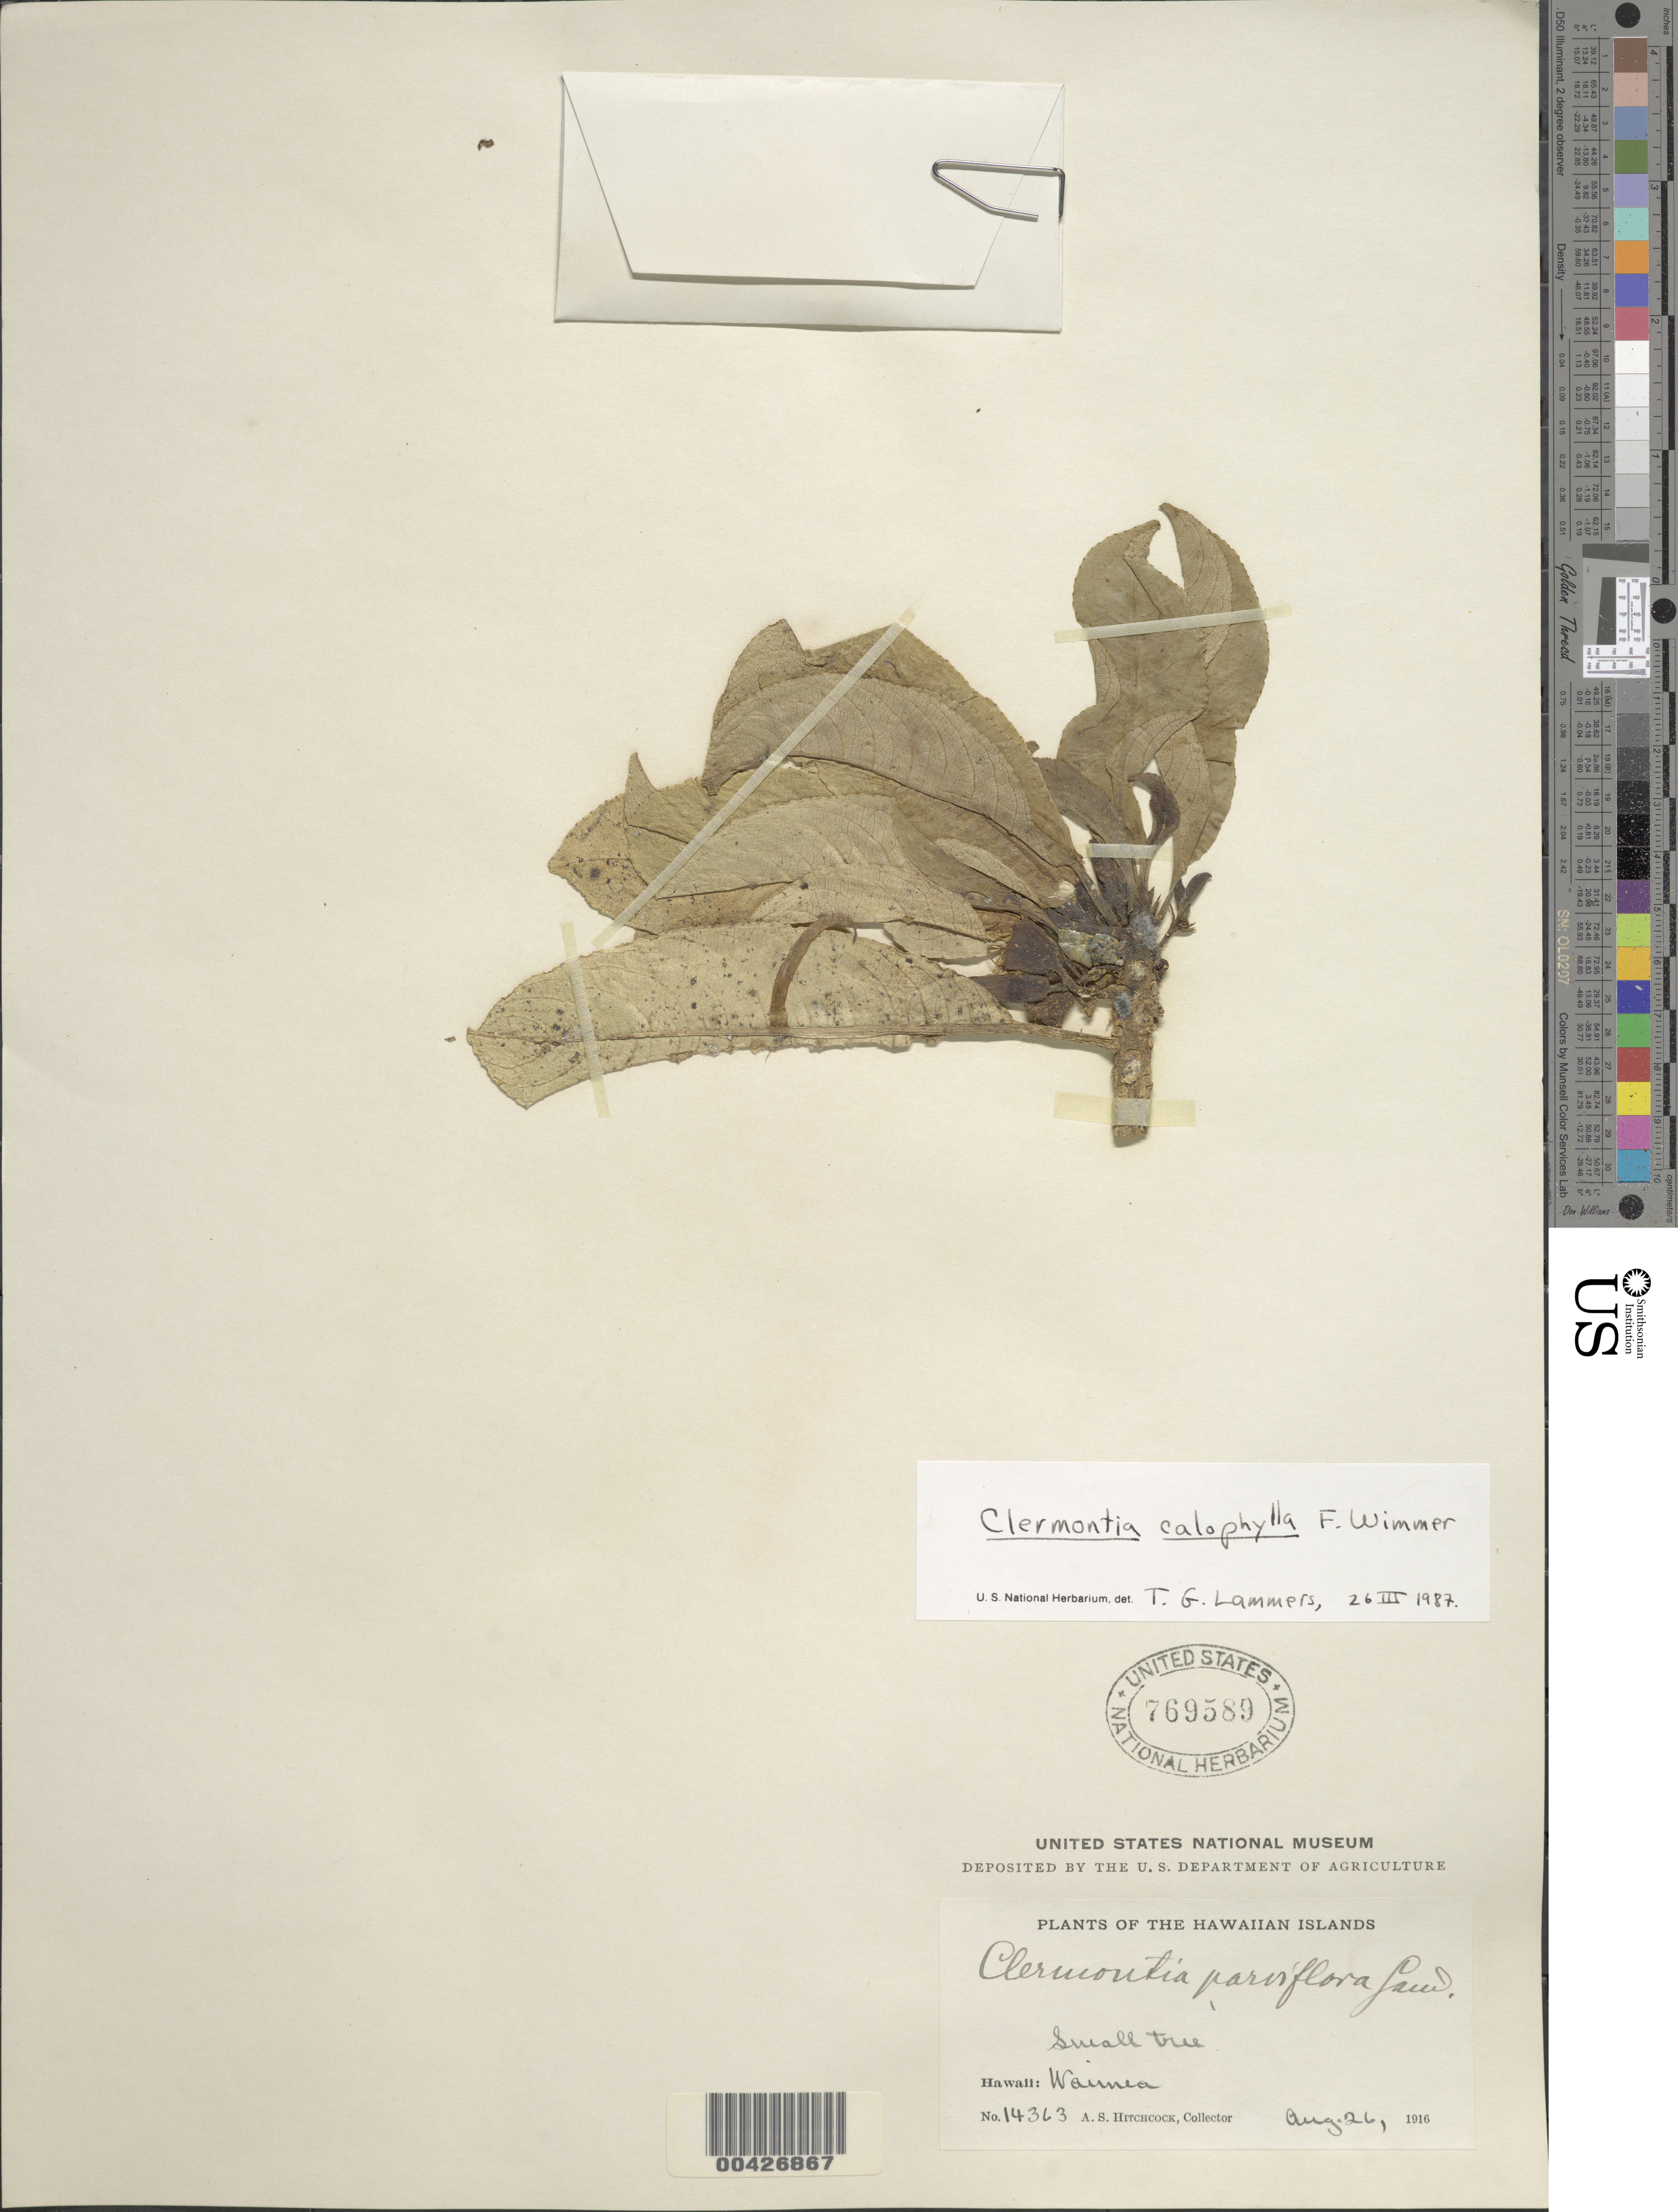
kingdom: Plantae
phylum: Tracheophyta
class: Magnoliopsida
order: Asterales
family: Campanulaceae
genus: Clermontia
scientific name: Clermontia calophylla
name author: E. Wimm.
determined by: Lammers, T. G.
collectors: A. S. Hitchcock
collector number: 14363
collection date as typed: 26 Aug 1916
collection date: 1916-08-26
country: United States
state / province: Hawaii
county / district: Hawaii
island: Hawaii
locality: Waimea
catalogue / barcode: US 769589